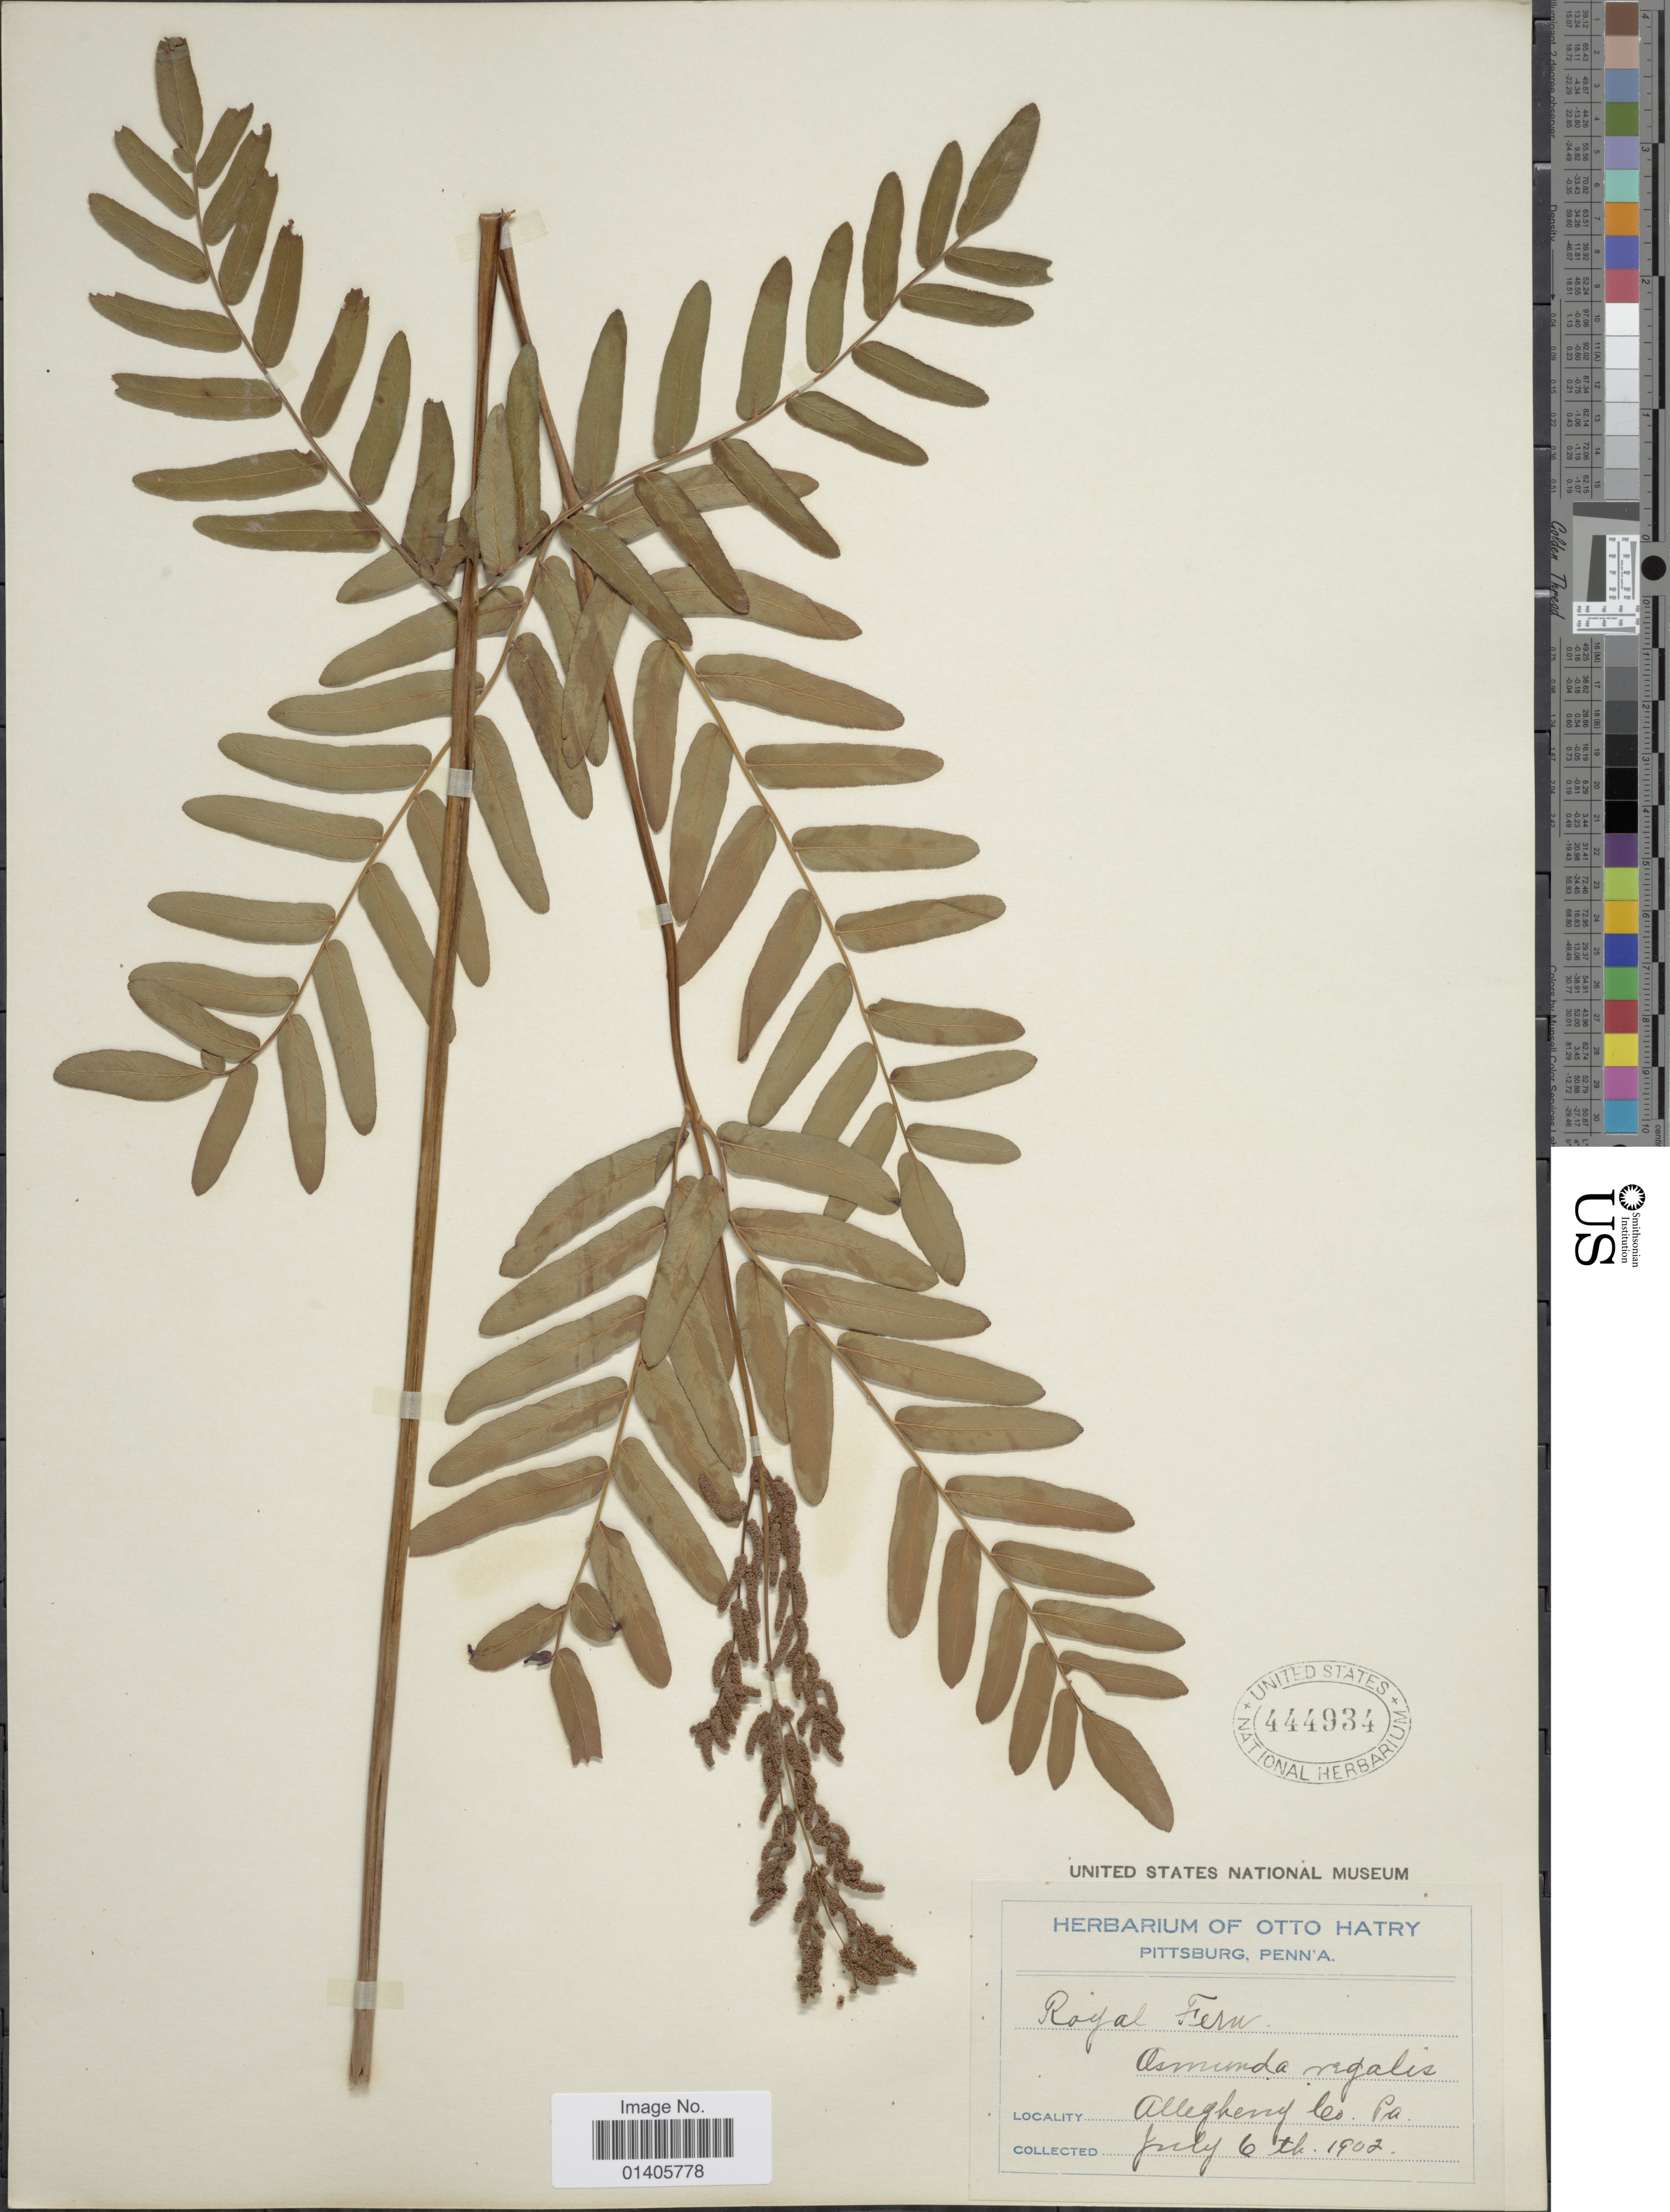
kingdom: Plantae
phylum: Tracheophyta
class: Polypodiopsida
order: Osmundales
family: Osmundaceae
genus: Osmunda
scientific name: Osmunda regalis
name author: L.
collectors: ex herb. Otto Hatry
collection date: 1902-07-06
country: United States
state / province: Pennsylvania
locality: Alleghany Co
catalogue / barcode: US 444934